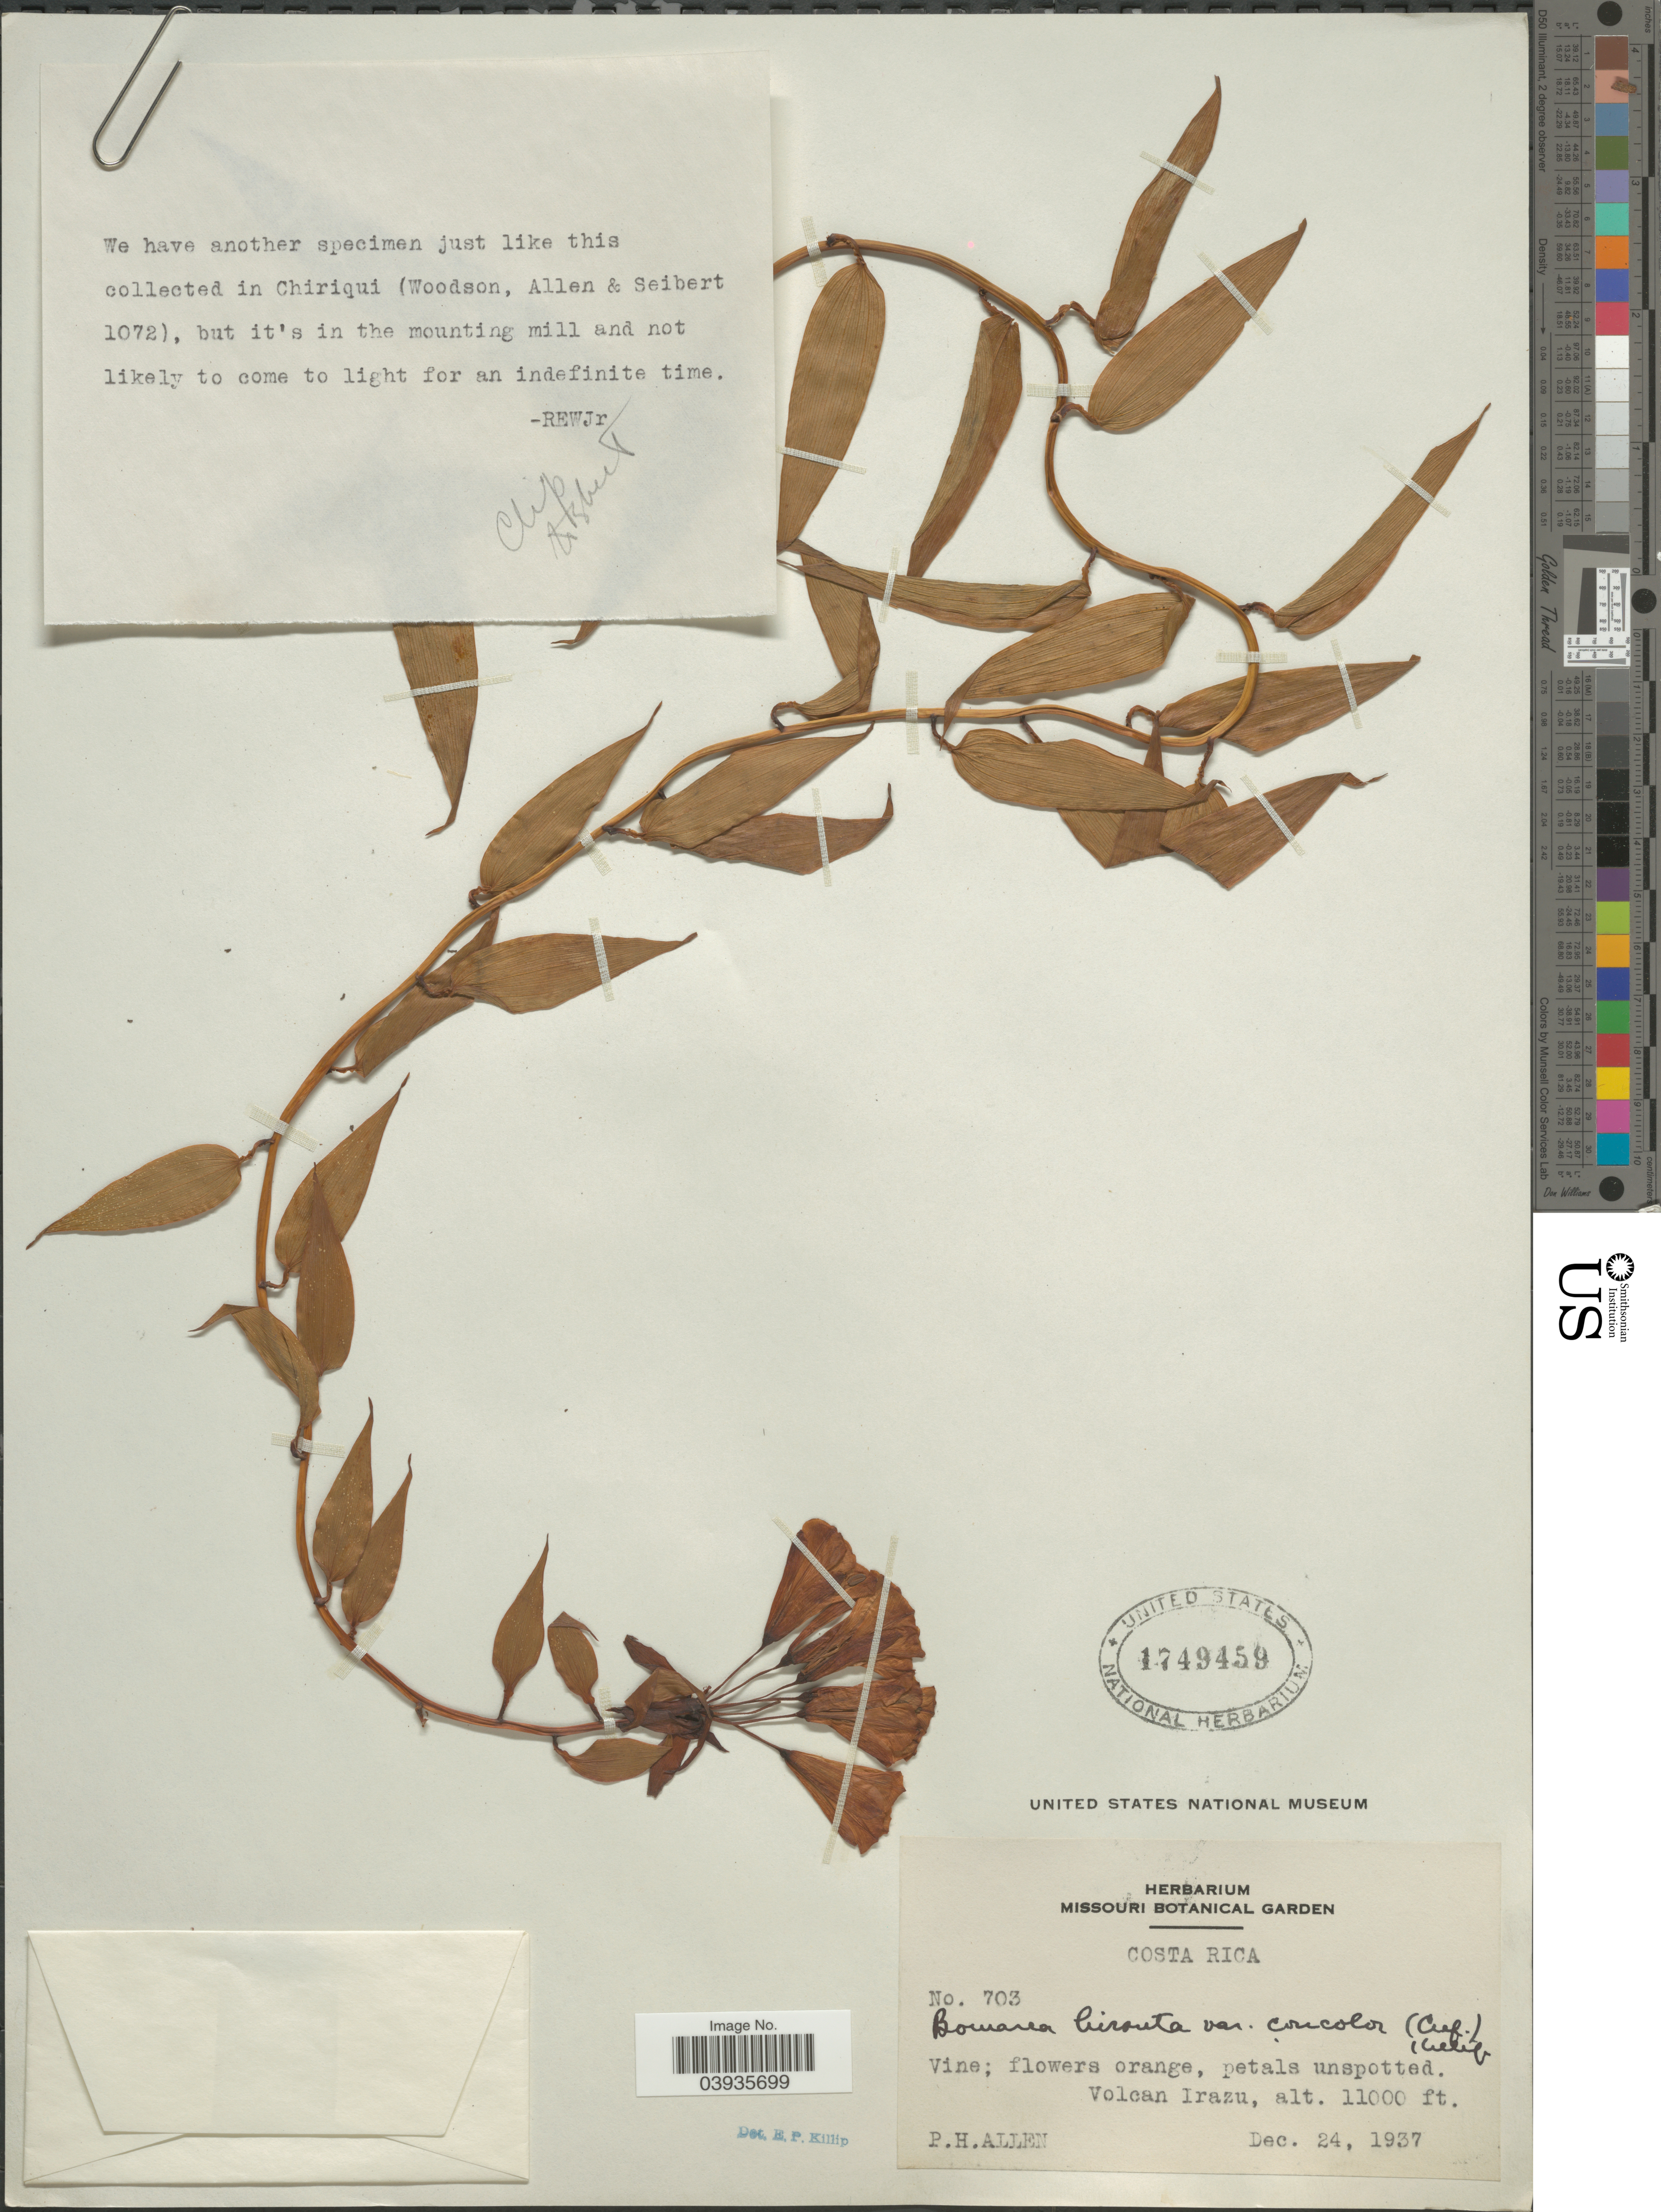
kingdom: Plantae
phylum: Tracheophyta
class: Liliopsida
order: Liliales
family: Alstroemeriaceae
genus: Bomarea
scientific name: Bomarea hirsuta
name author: (Kunth) Herb.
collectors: P. H. Allen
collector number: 703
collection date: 1937-12-24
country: Costa Rica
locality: Volcan Irazu.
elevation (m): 3353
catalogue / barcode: US 1749459